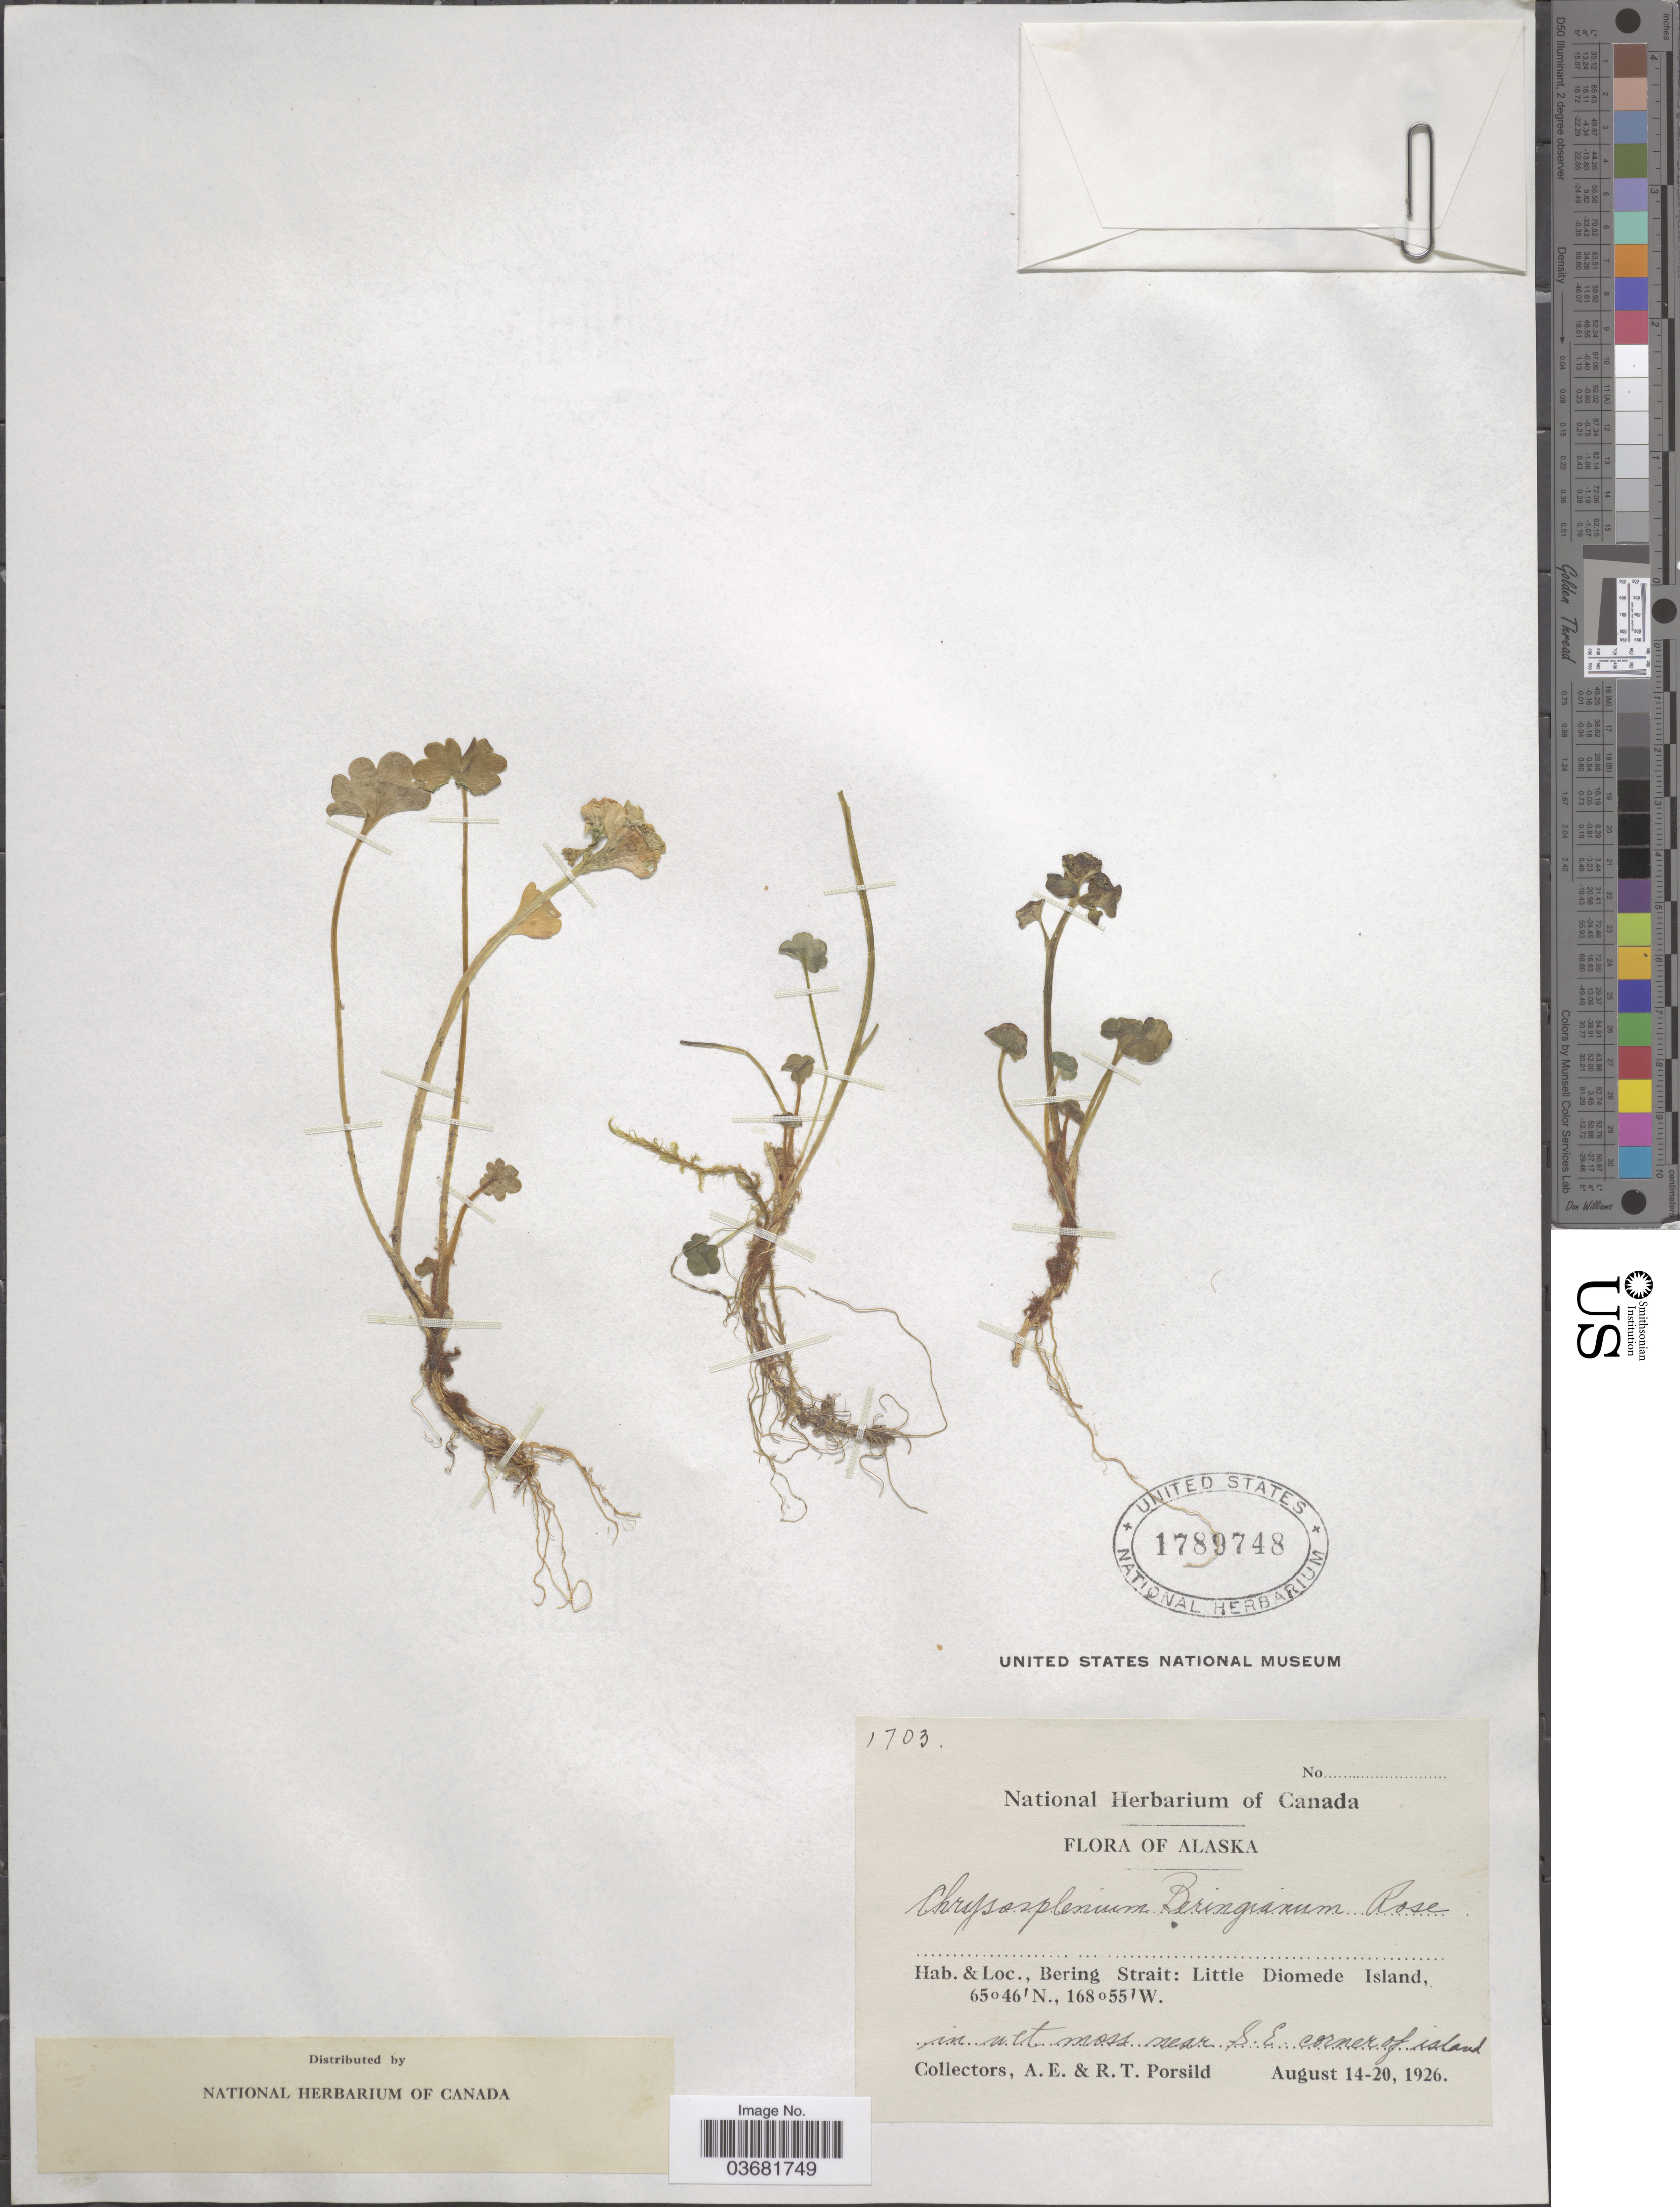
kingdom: Plantae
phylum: Tracheophyta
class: Magnoliopsida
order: Saxifragales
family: Saxifragaceae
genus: Chrysosplenium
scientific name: Chrysosplenium wrightii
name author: Franch. & Sav.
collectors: A. E. Porsild & R. T. Porsild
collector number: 1703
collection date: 1926-08-14/1926-08-20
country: United States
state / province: Alaska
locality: Bering Strait: Little Diomede Island. In wet moss near S.E. corner of island.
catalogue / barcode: US 1789748